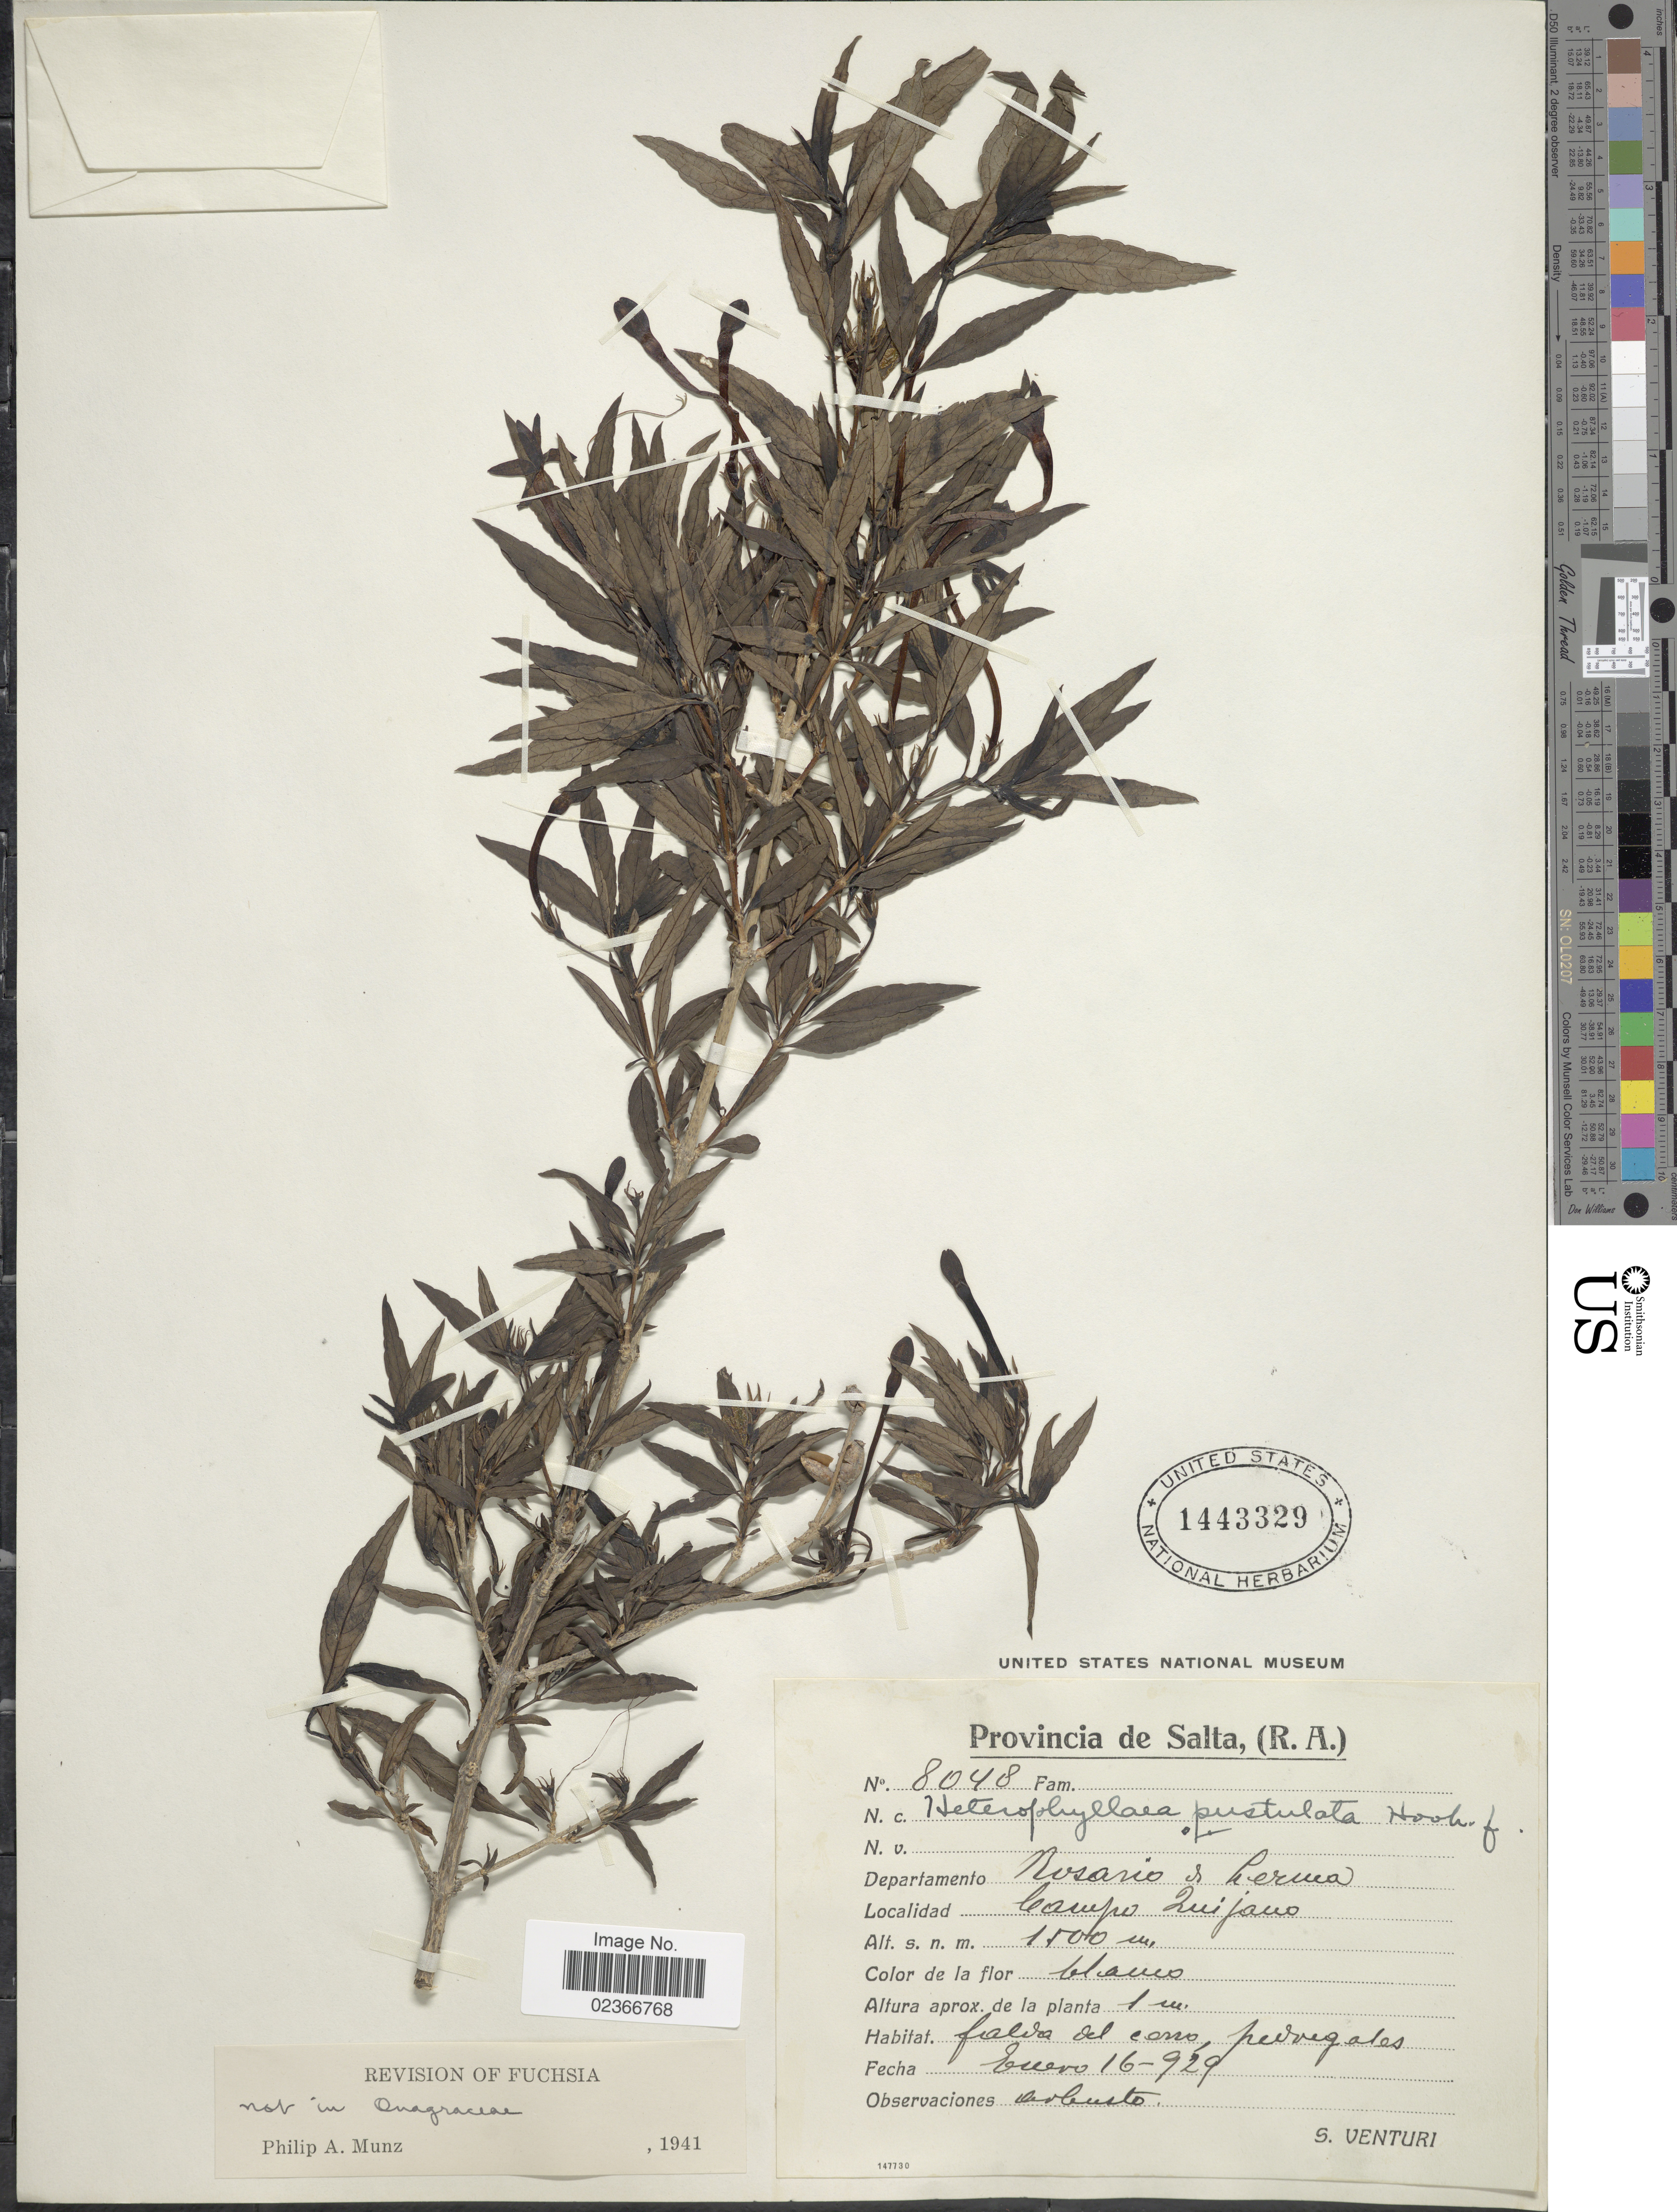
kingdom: Plantae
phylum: Tracheophyta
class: Magnoliopsida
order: Gentianales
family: Rubiaceae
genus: Heterophyllaea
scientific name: Heterophyllaea pustulata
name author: Hook. f.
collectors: S. Venturi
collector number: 8048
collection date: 1929-01-16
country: Argentina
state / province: Salta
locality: Provincia de Salta, (R. A.). Departamento Rosario & Lerma, Campo Quijano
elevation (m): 1500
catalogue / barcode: US 1443329